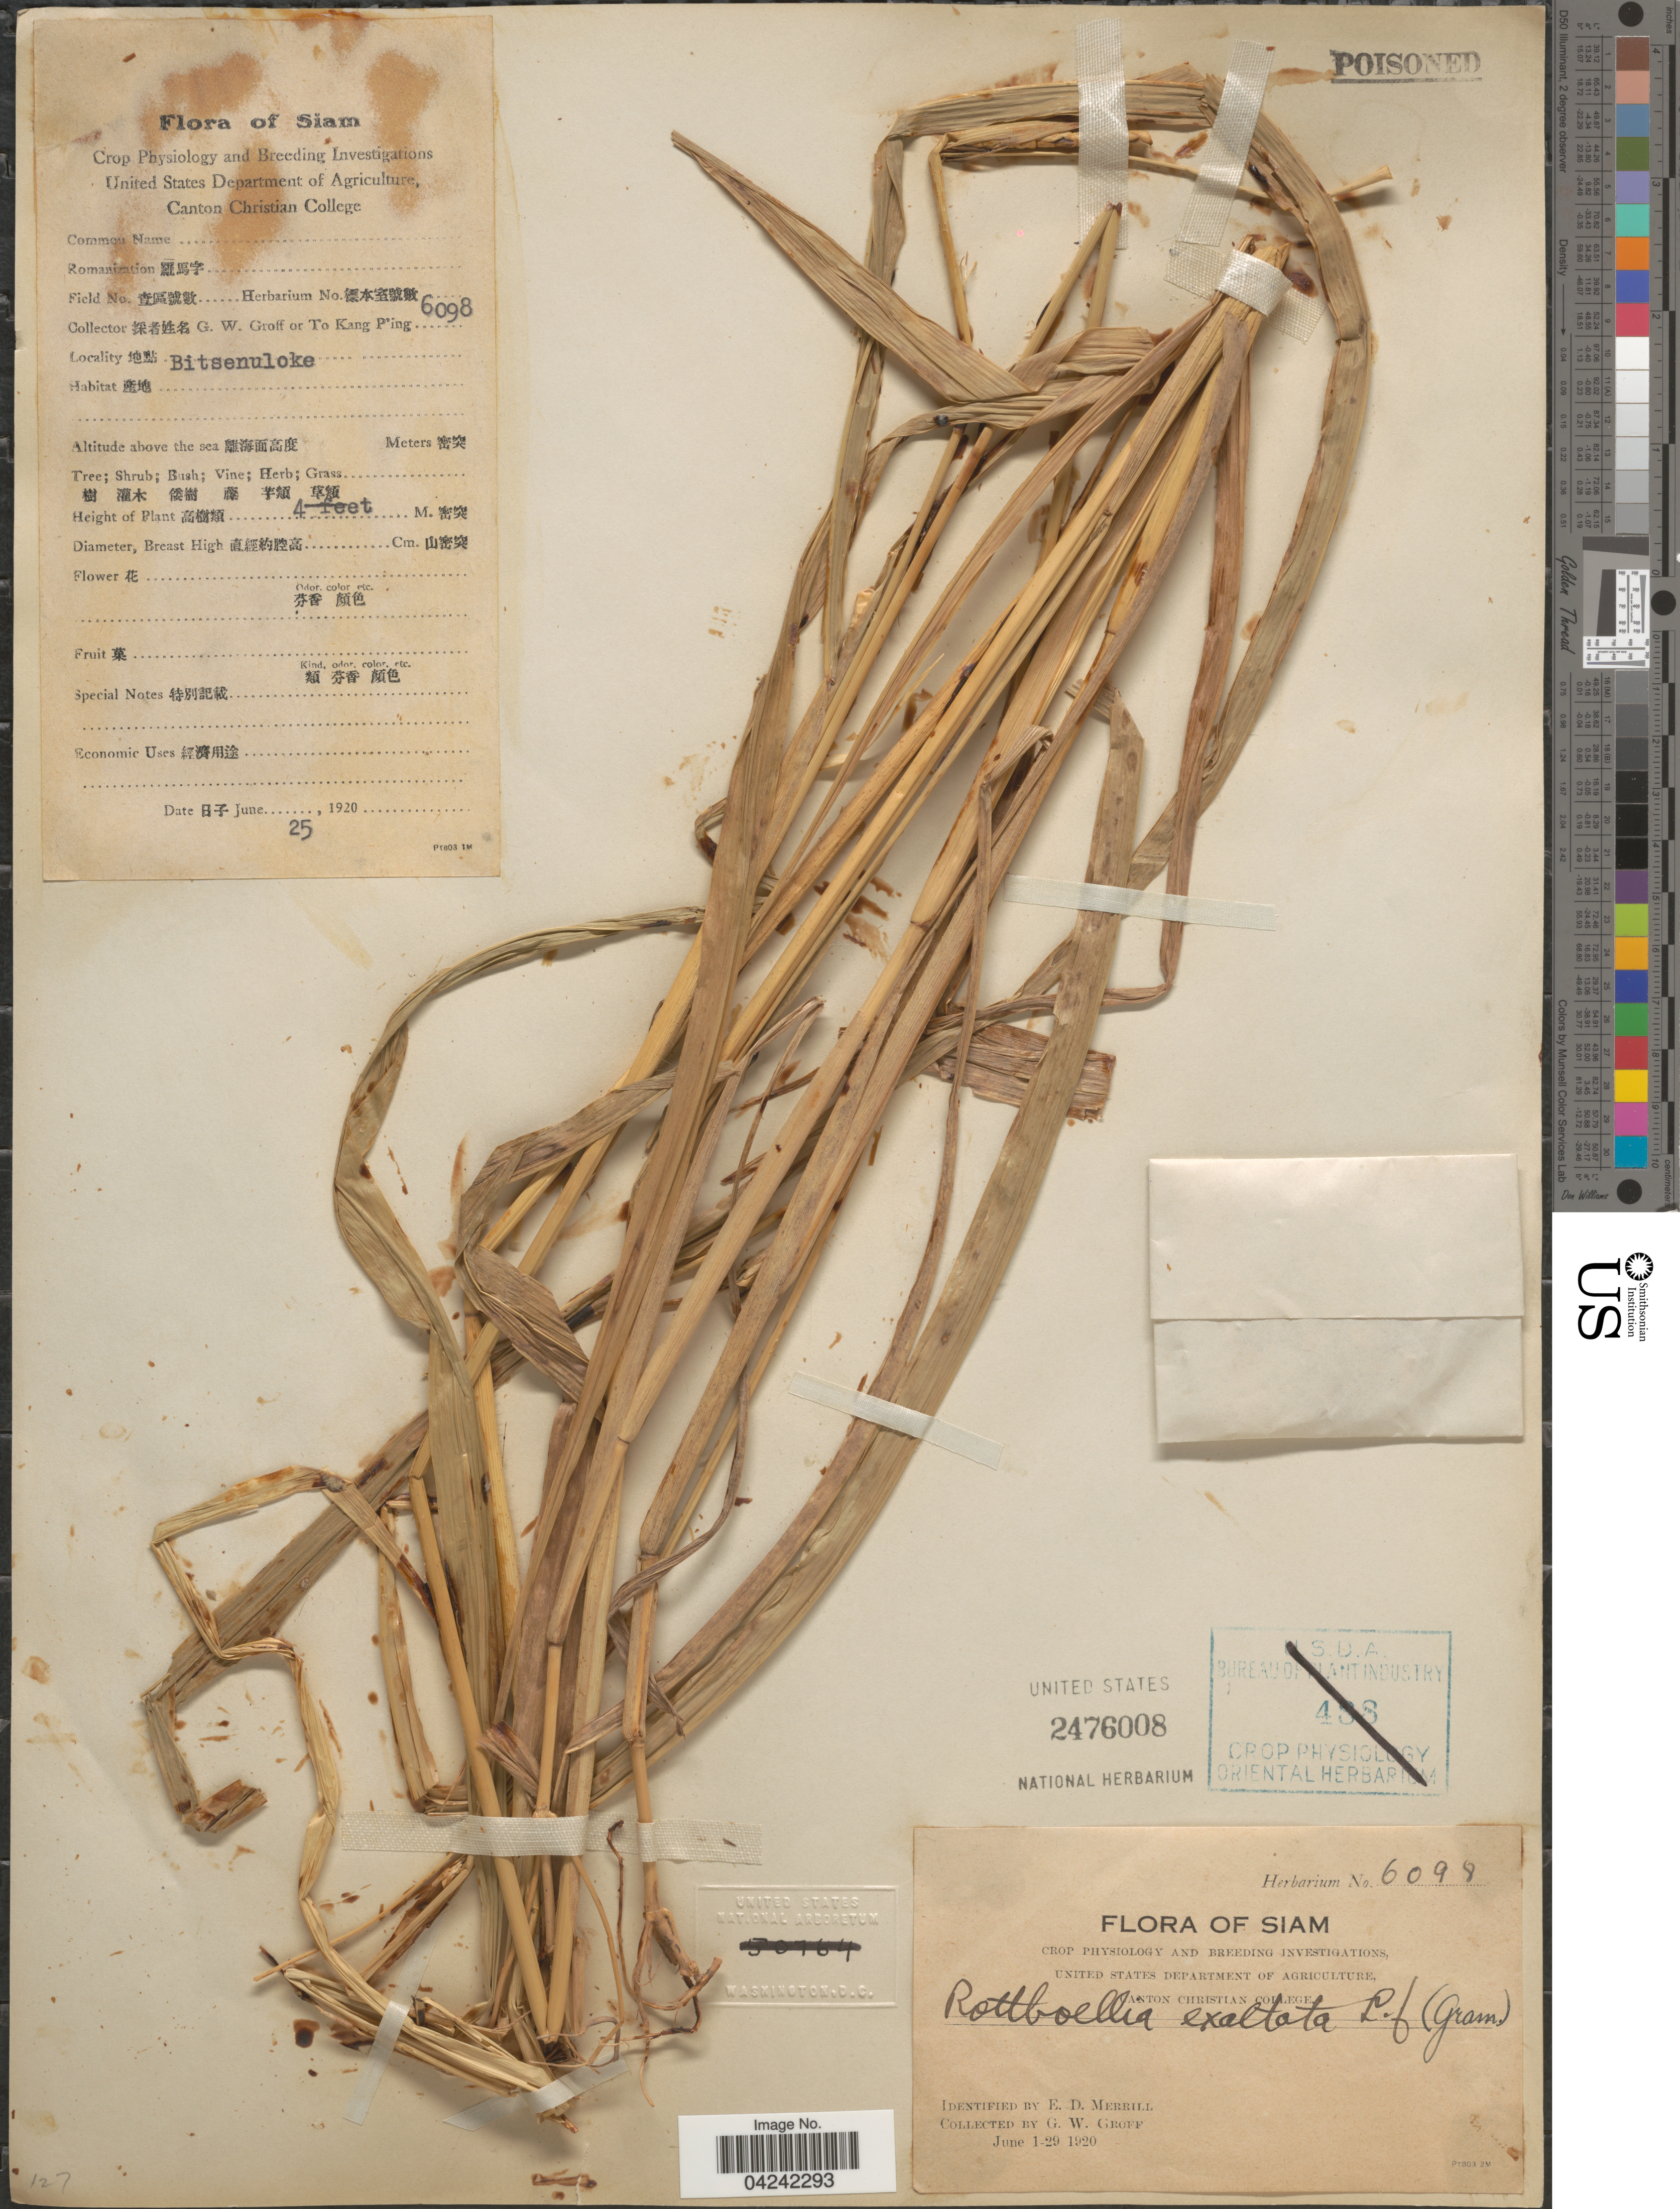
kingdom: Plantae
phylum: Tracheophyta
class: Liliopsida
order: Poales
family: Poaceae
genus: Rottboellia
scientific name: Rottboellia cochinchinensis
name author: (Lour.) Clayton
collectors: G. Groff & T. Ping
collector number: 6098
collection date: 1920-06-25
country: Thailand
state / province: Phitsanulok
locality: Siam. Bitsenuloke.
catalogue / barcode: US 2476008